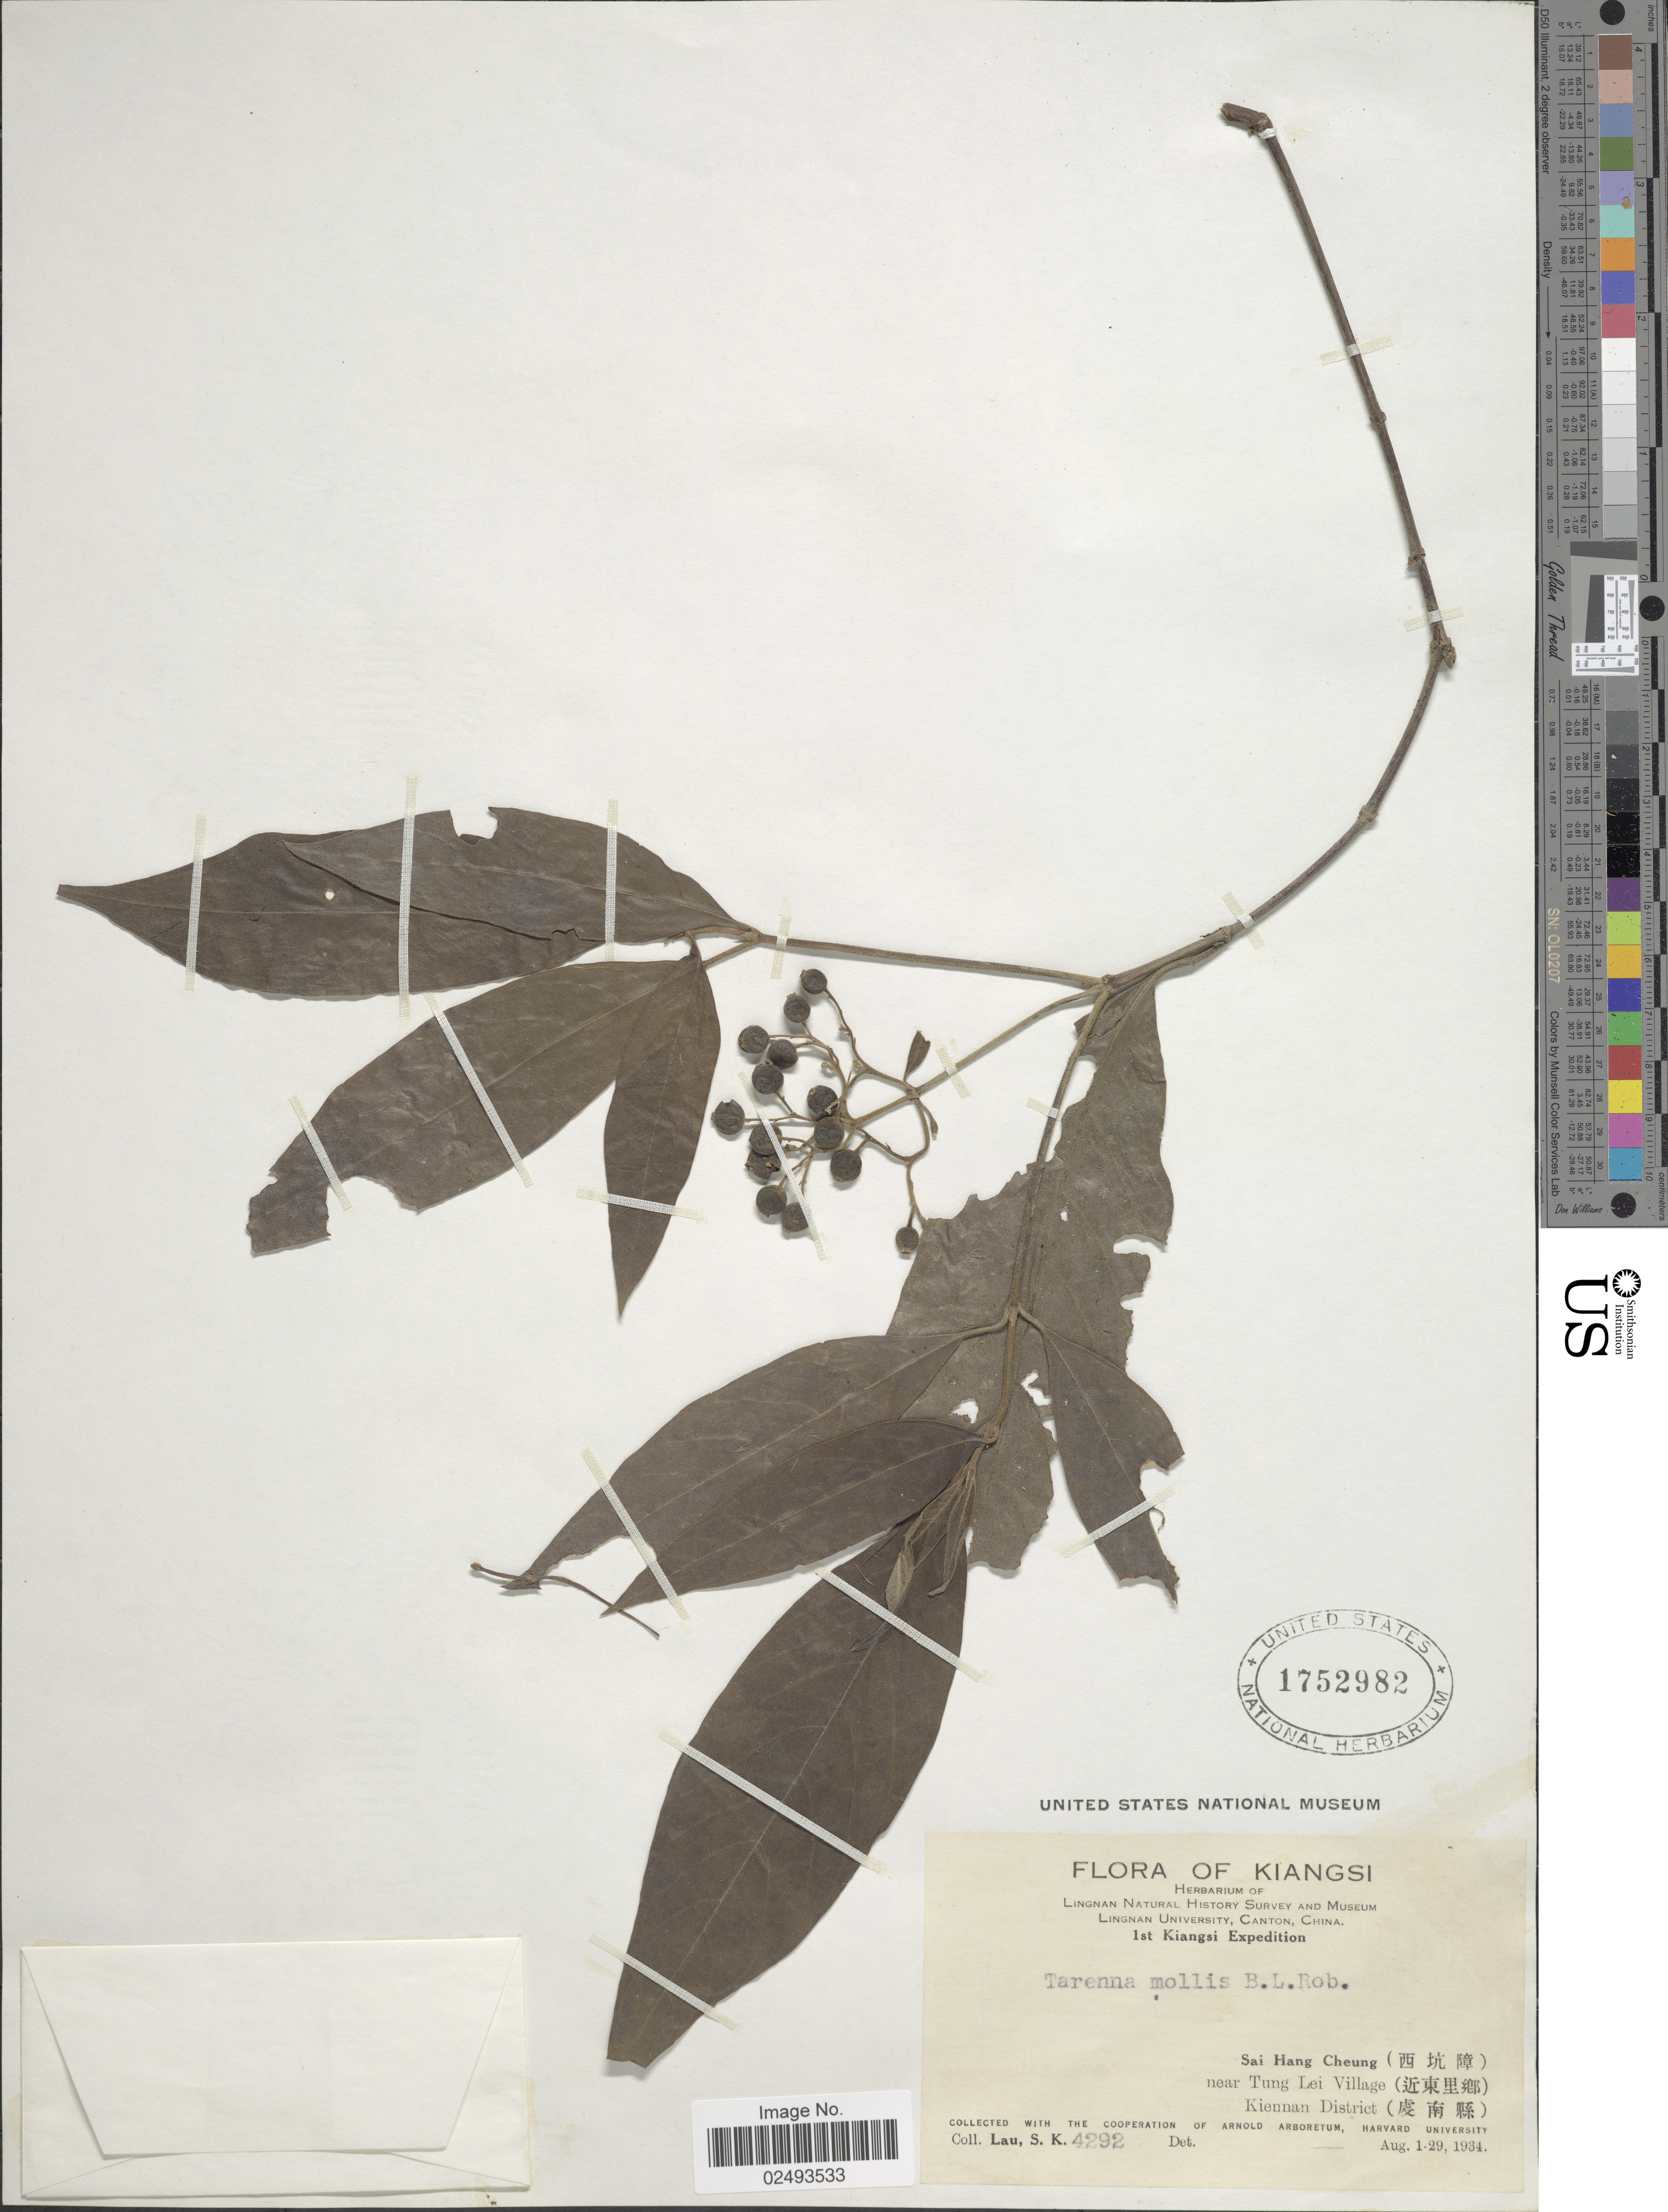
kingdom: Plantae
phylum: Tracheophyta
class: Magnoliopsida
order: Gentianales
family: Rubiaceae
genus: Tarenna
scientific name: Tarenna mollis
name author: (Wall. ex Hook. f.) B.L. Rob.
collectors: S. K. Lau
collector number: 4292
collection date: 1934-08-01/1934-08-29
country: China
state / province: Jiangxi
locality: Kiangsi, Sai Hang Cheung, near Tung Lei Village, Kiennan District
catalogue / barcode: US 1752982